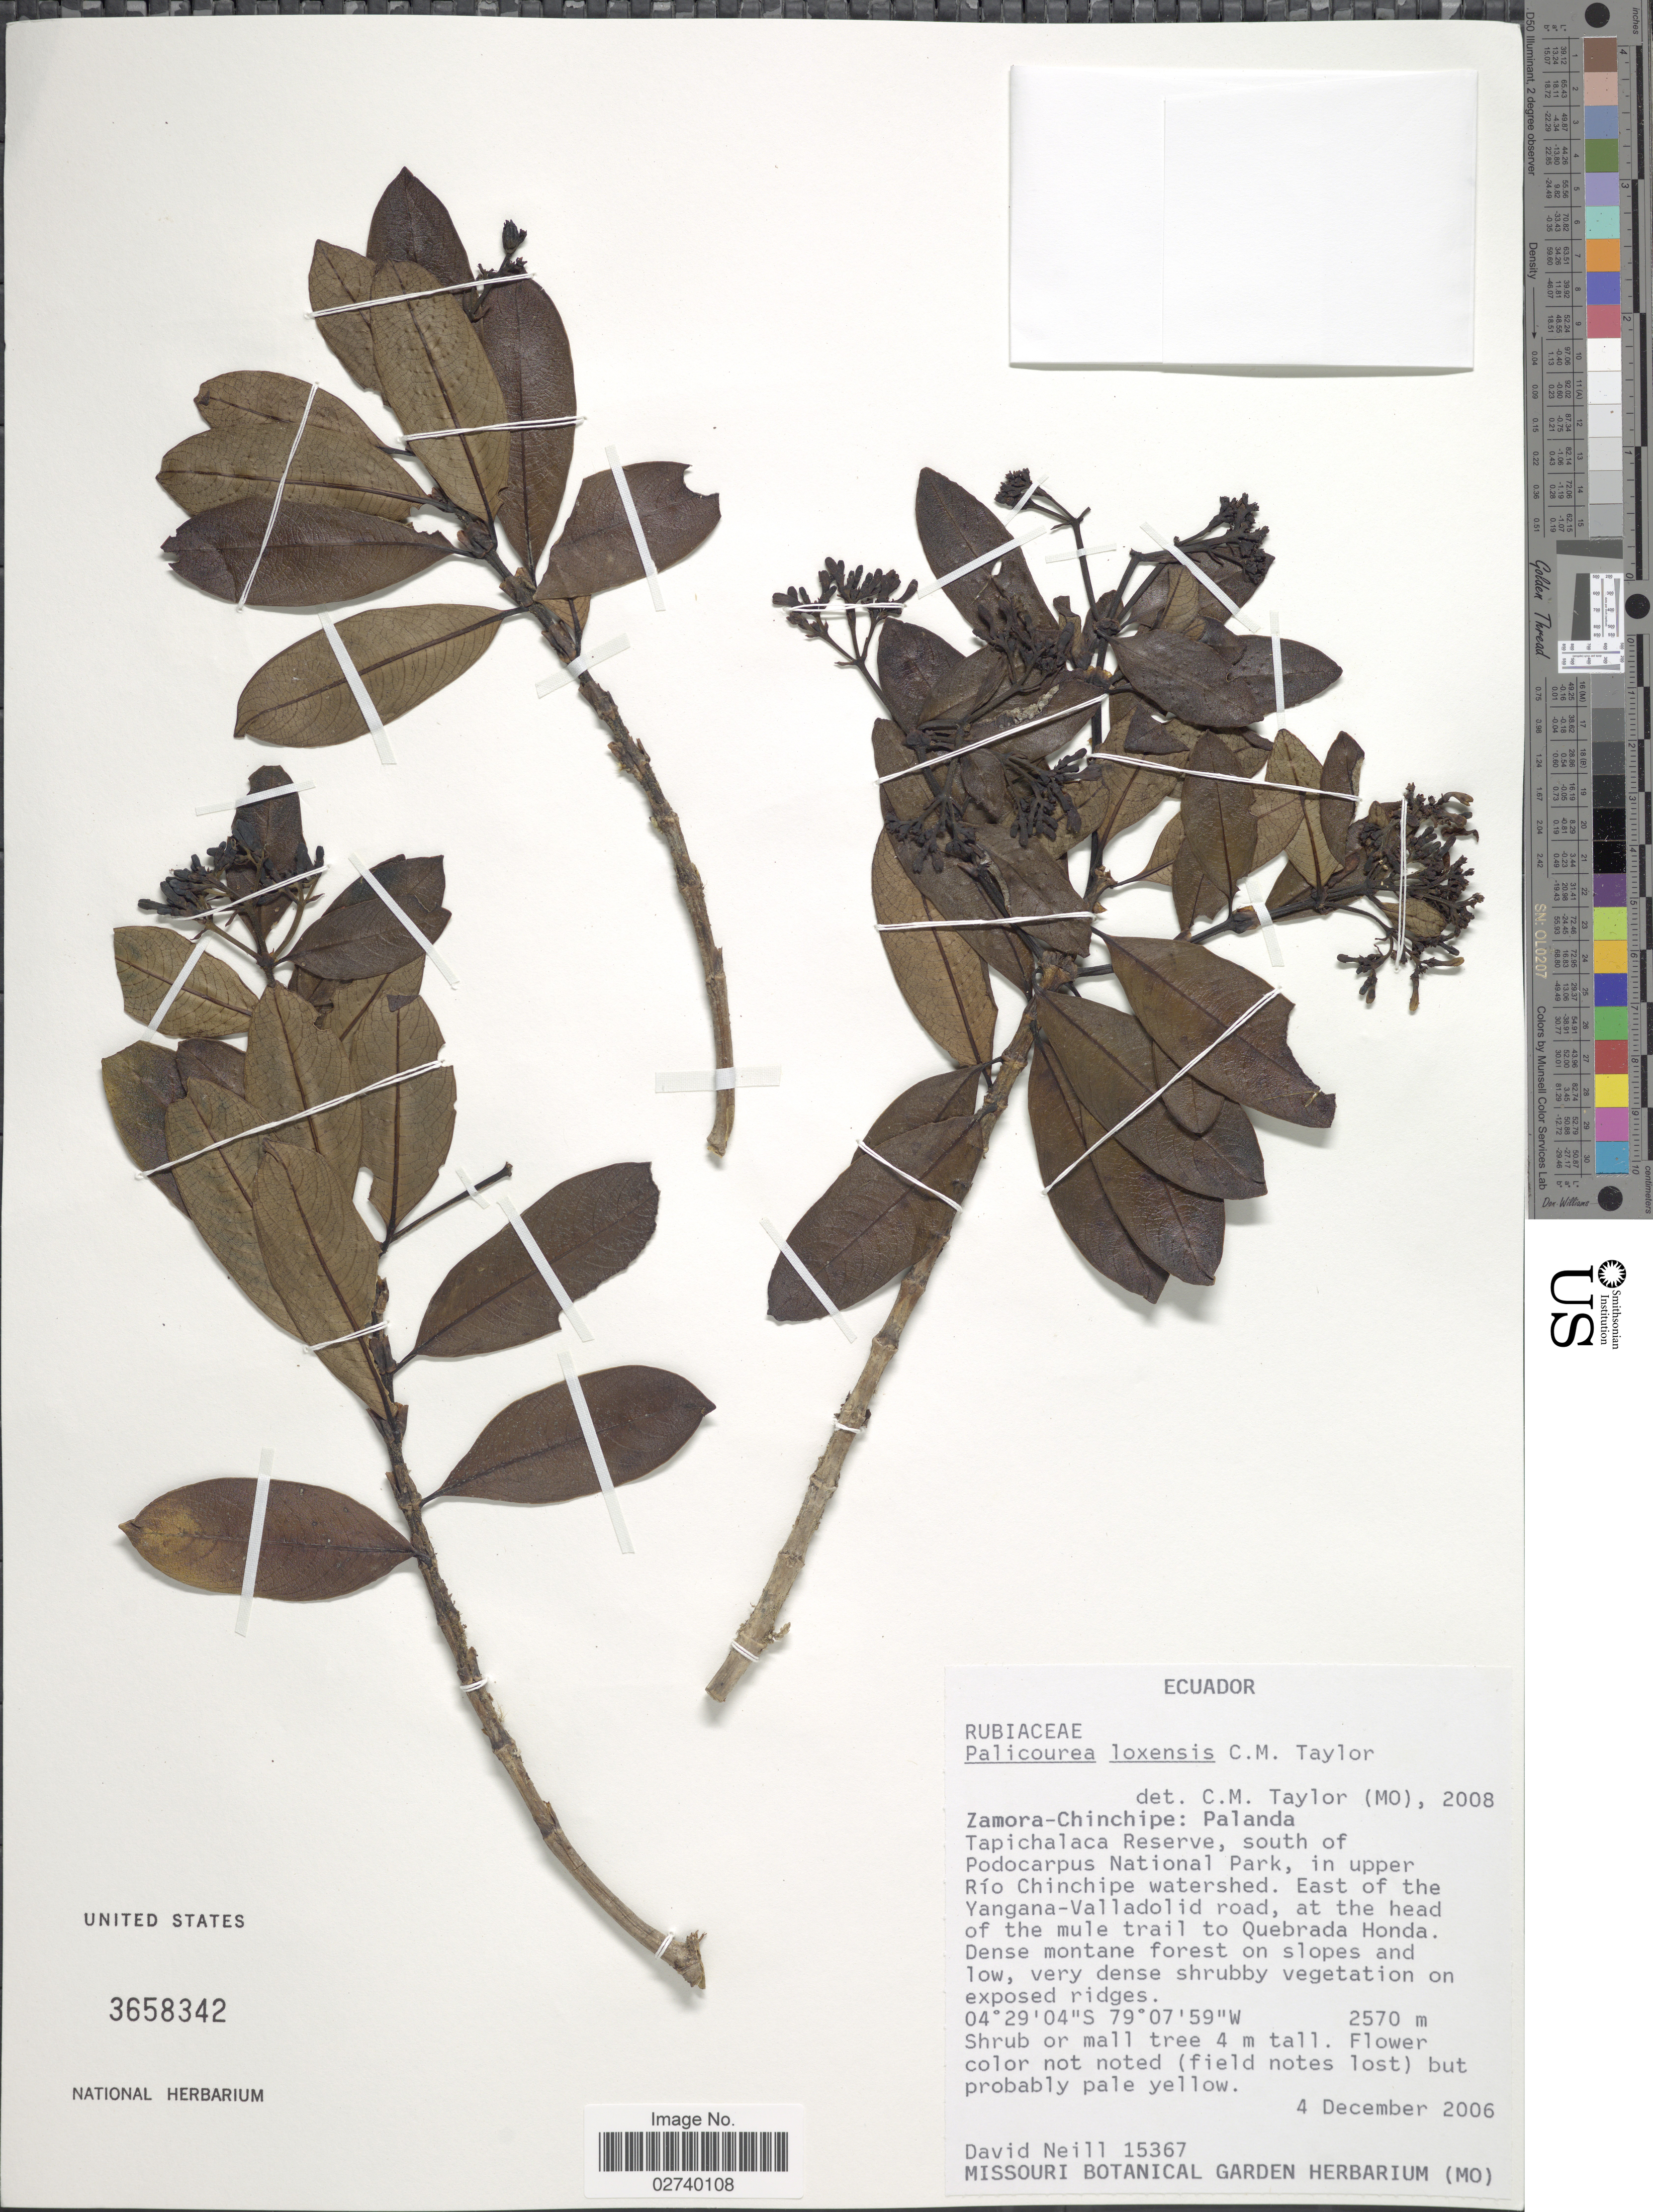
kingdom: Plantae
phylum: Tracheophyta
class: Magnoliopsida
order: Gentianales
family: Rubiaceae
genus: Palicourea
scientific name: Palicourea loxensis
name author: C.M. Taylor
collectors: D. Neill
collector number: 15367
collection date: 2006-12-04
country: Ecuador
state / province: Zamora-Chinchipe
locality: Palanda, Tapichalaca Reserve, south of Podocarpus National Park, in upper Rio Chinchipe watershed, East of the Yangana-Valladolid road, at the head of the mule trail to Qebrada Honda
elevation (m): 2570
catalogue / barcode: US 3658342